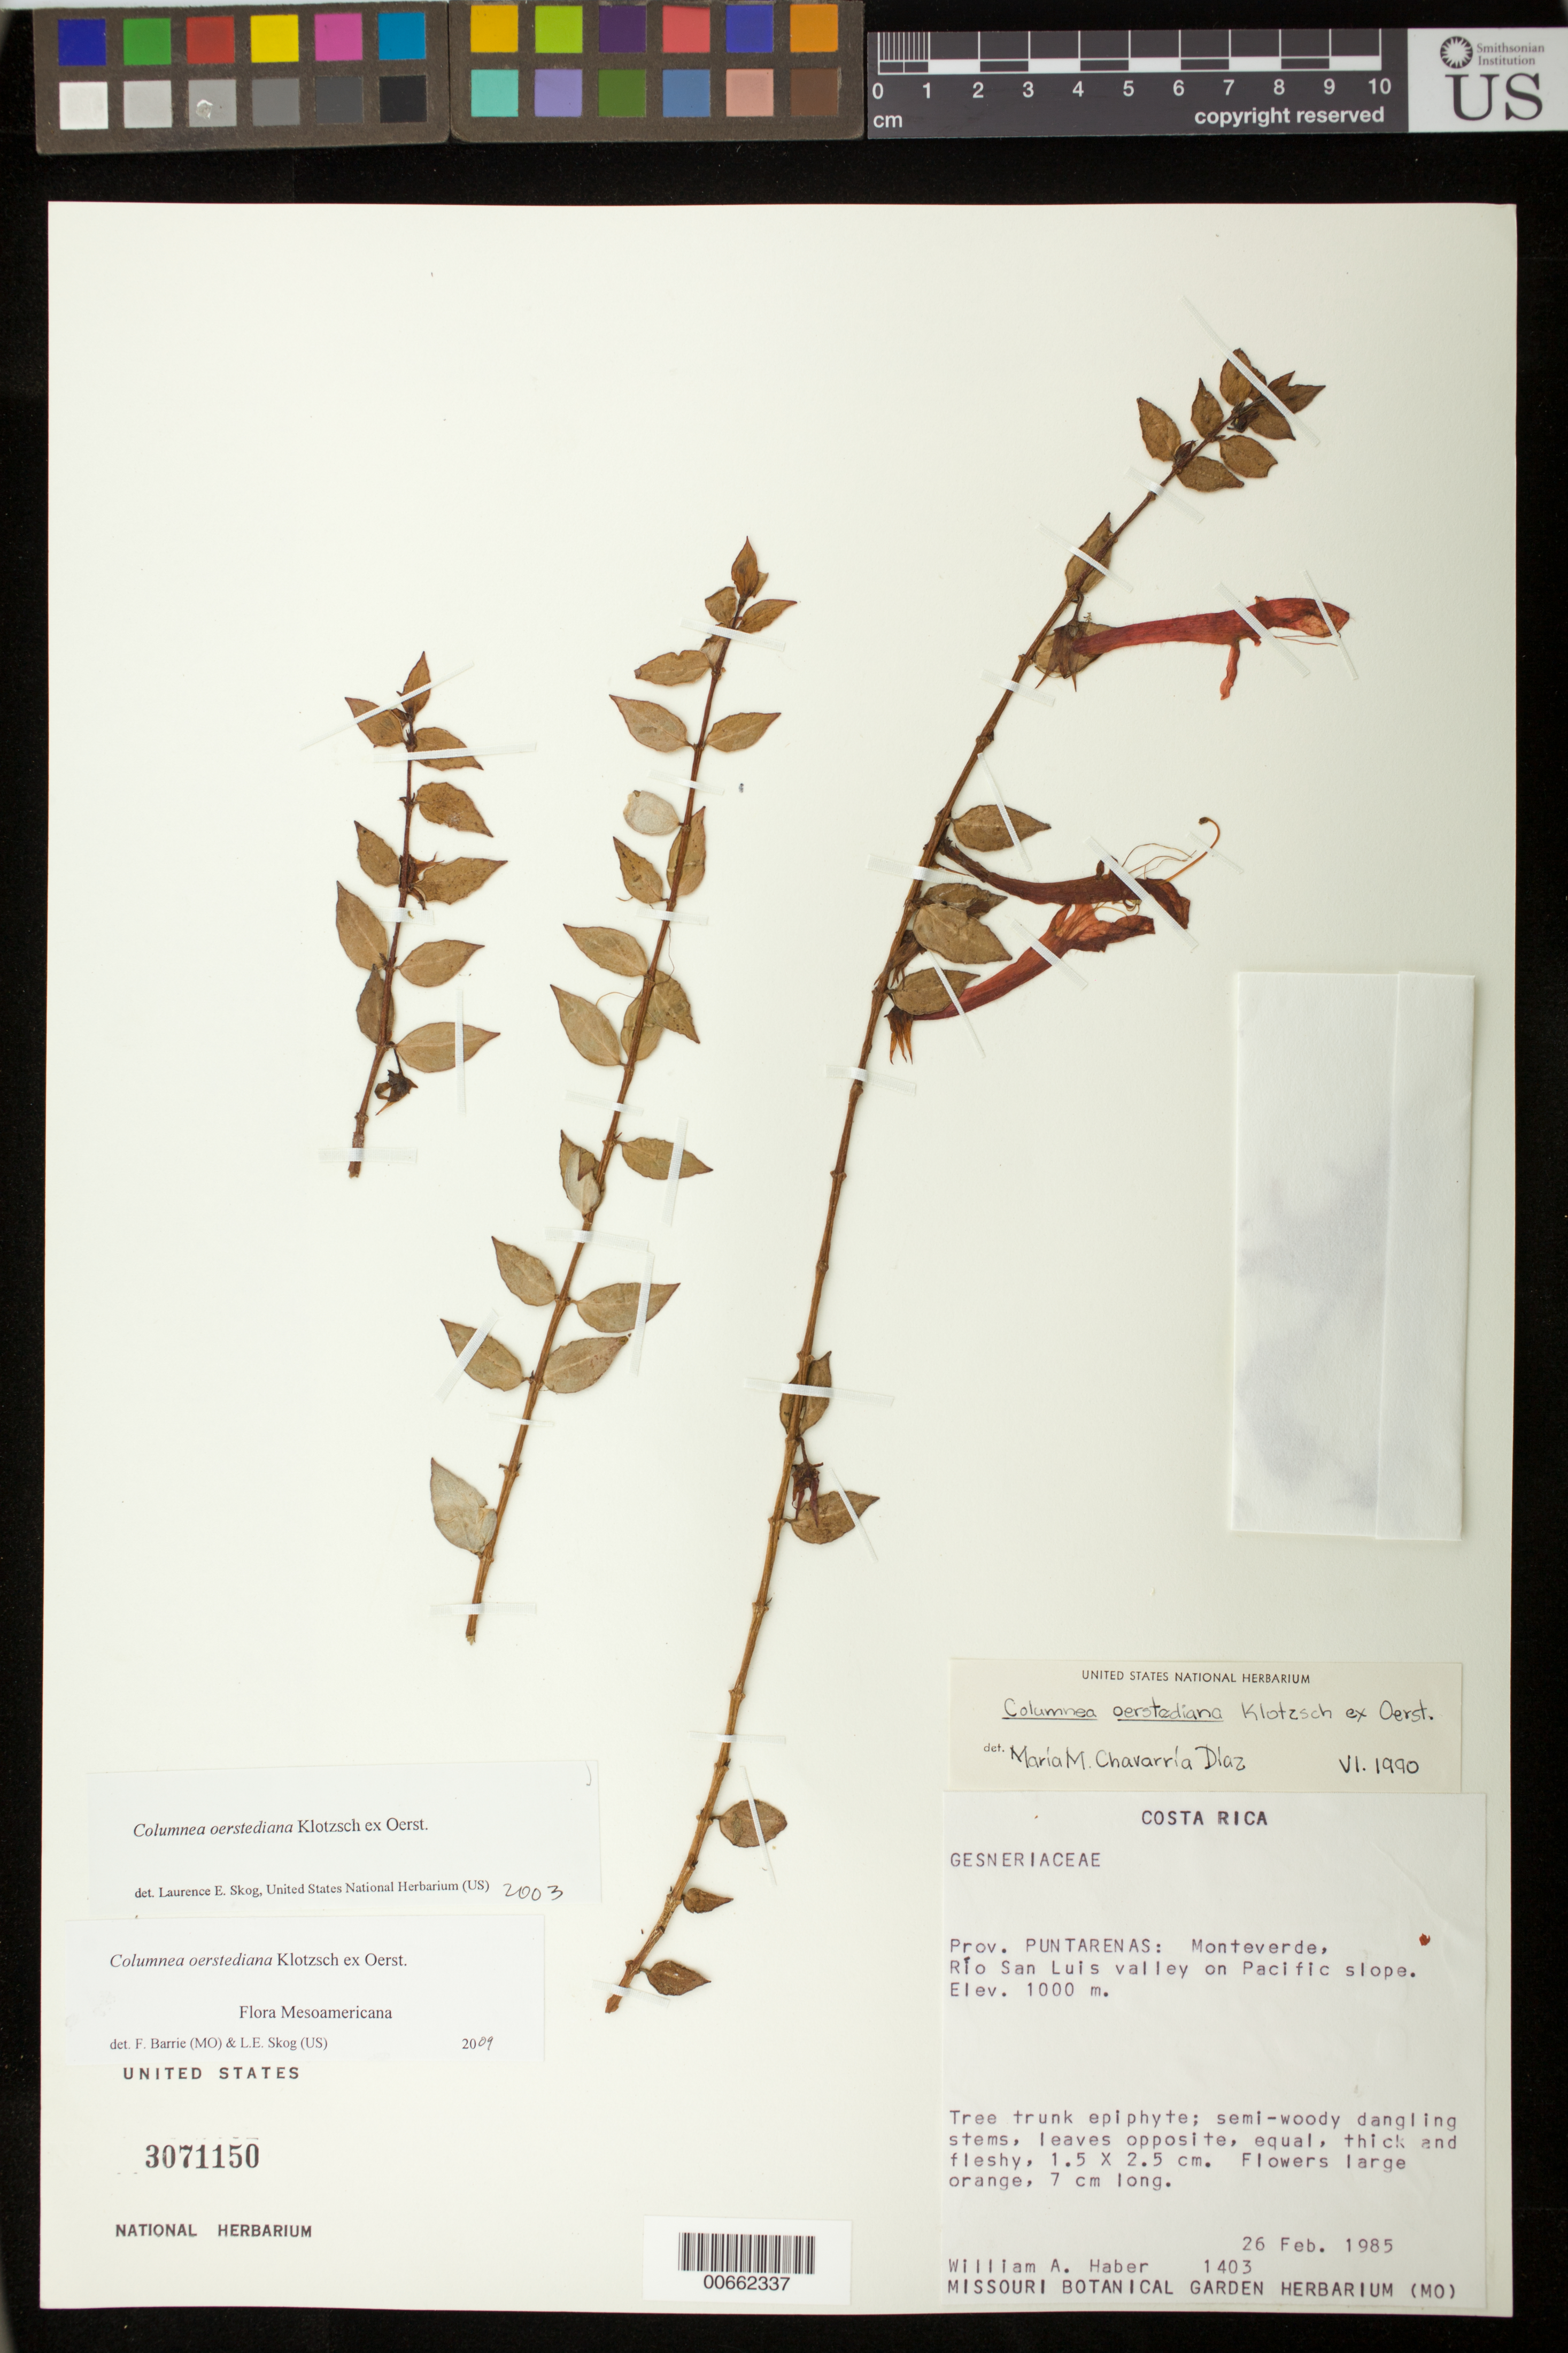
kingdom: Plantae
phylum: Tracheophyta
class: Magnoliopsida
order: Lamiales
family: Gesneriaceae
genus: Columnea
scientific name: Columnea oerstediana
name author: Klotzsch ex Oerst.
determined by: Skog, Laurence E.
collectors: W. A. Haber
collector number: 1403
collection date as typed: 26 Feb 1985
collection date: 1985-02-26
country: Costa Rica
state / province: Puntarenas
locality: Monteverde, Rio San Luis valley on Pacific slope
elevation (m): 1000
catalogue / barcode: US 3071150